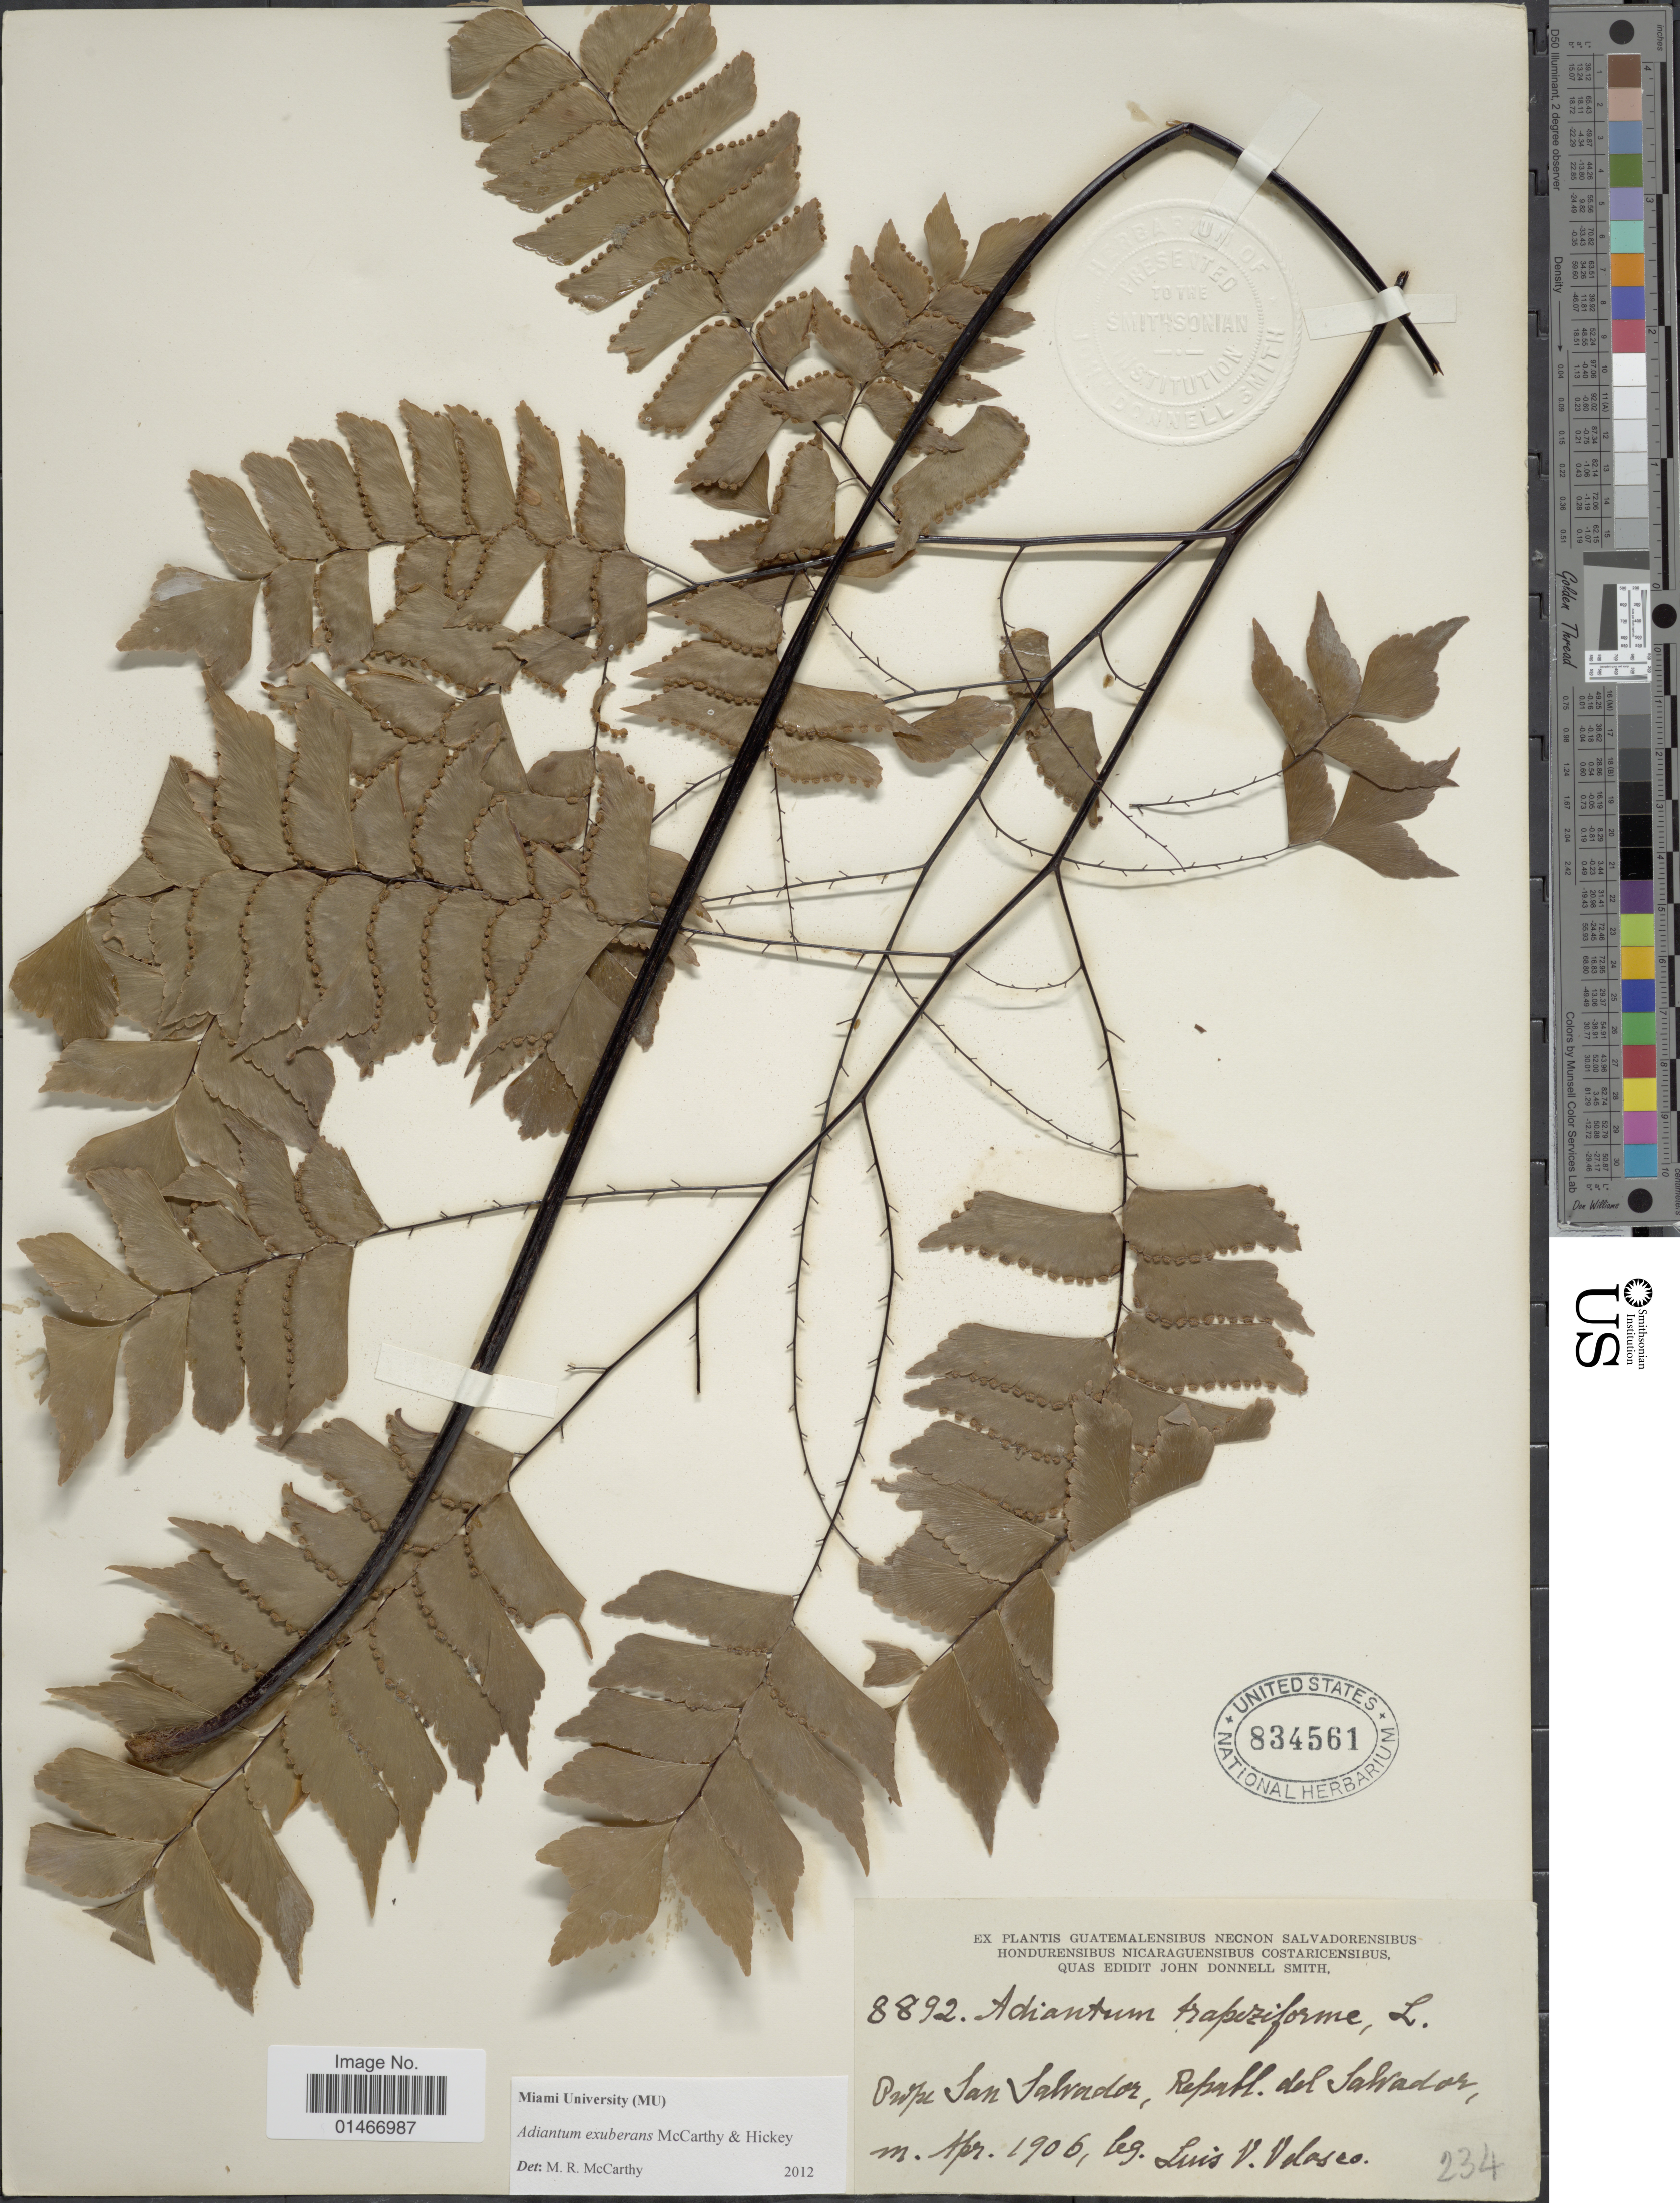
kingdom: Plantae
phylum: Tracheophyta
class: Polypodiopsida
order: Polypodiales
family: Pteridaceae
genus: Adiantum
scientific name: Adiantum exuberans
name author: M.R. McCarthy & Hickey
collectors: L. Velasco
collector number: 8892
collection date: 1906-04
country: El Salvador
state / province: San Salvador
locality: Prope San Salvador, Republ. del Salvador.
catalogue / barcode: US 834561